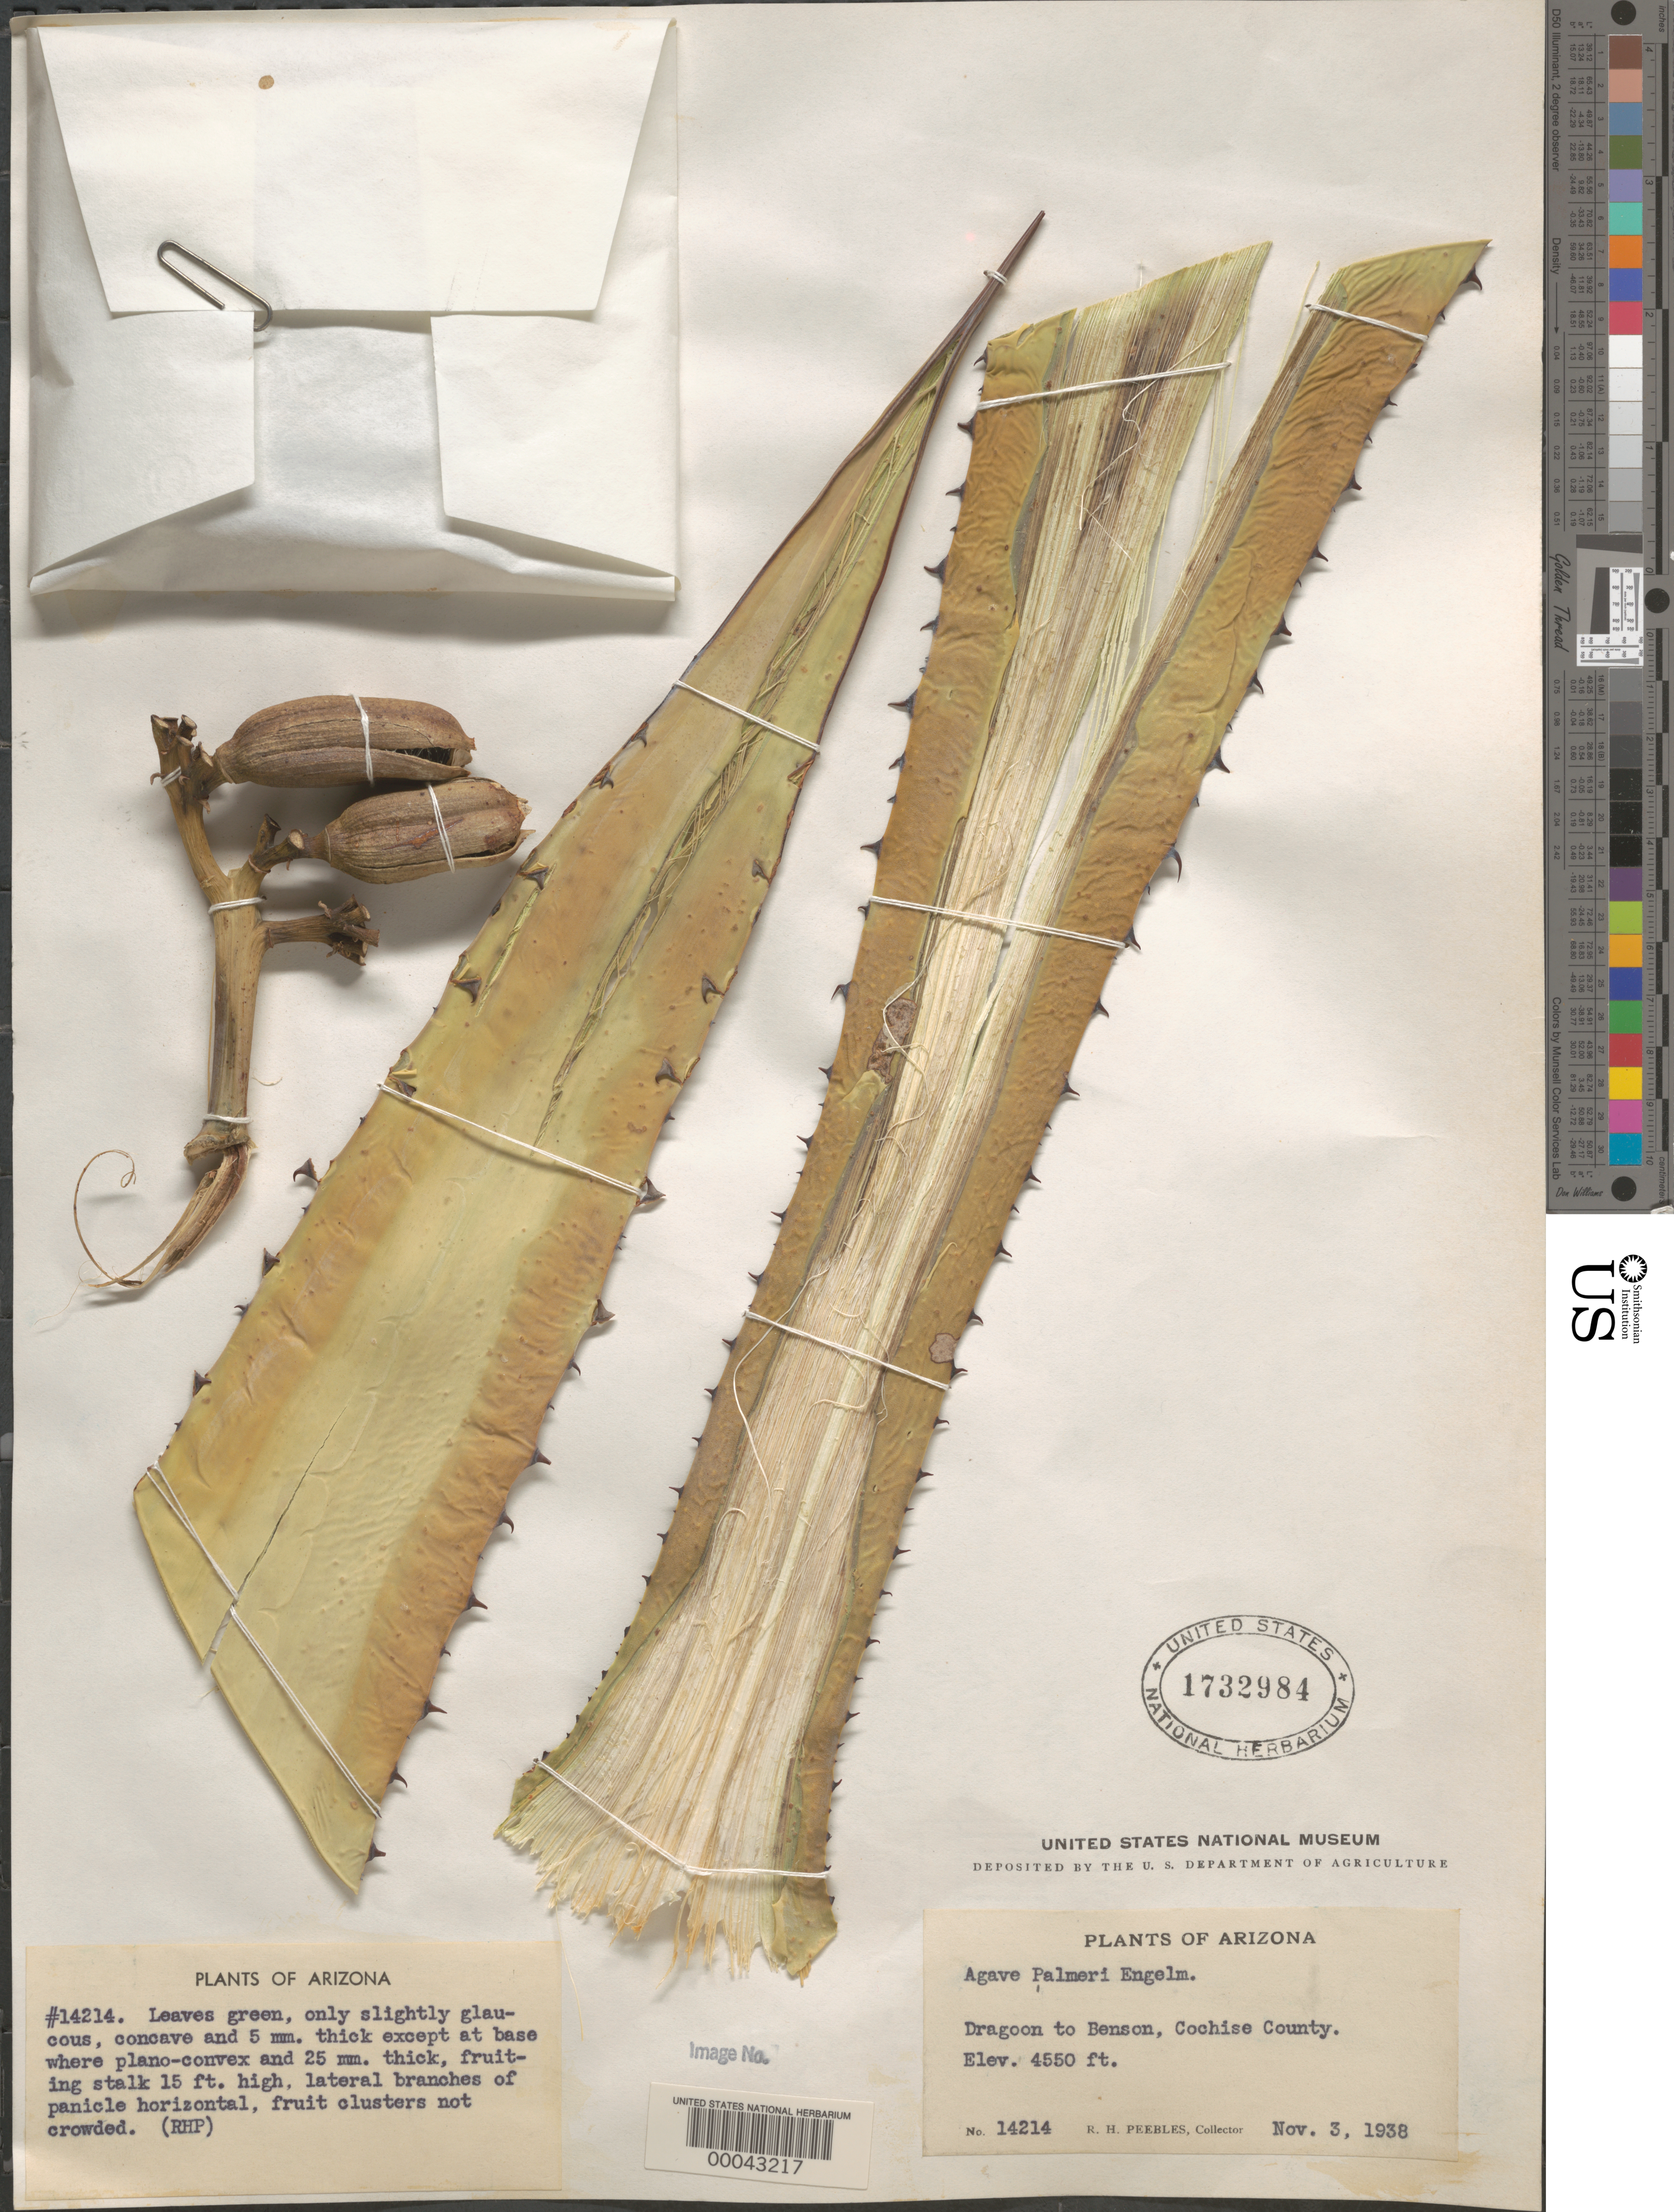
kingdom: Plantae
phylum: Tracheophyta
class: Liliopsida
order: Asparagales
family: Asparagaceae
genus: Agave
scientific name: Agave palmeri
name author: Engelm.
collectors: R. H. Peebles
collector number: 14214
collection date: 1938-11-03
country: United States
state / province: Arizona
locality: Dragoon to Benson, Cochise County.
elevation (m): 1387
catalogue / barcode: US 1732984